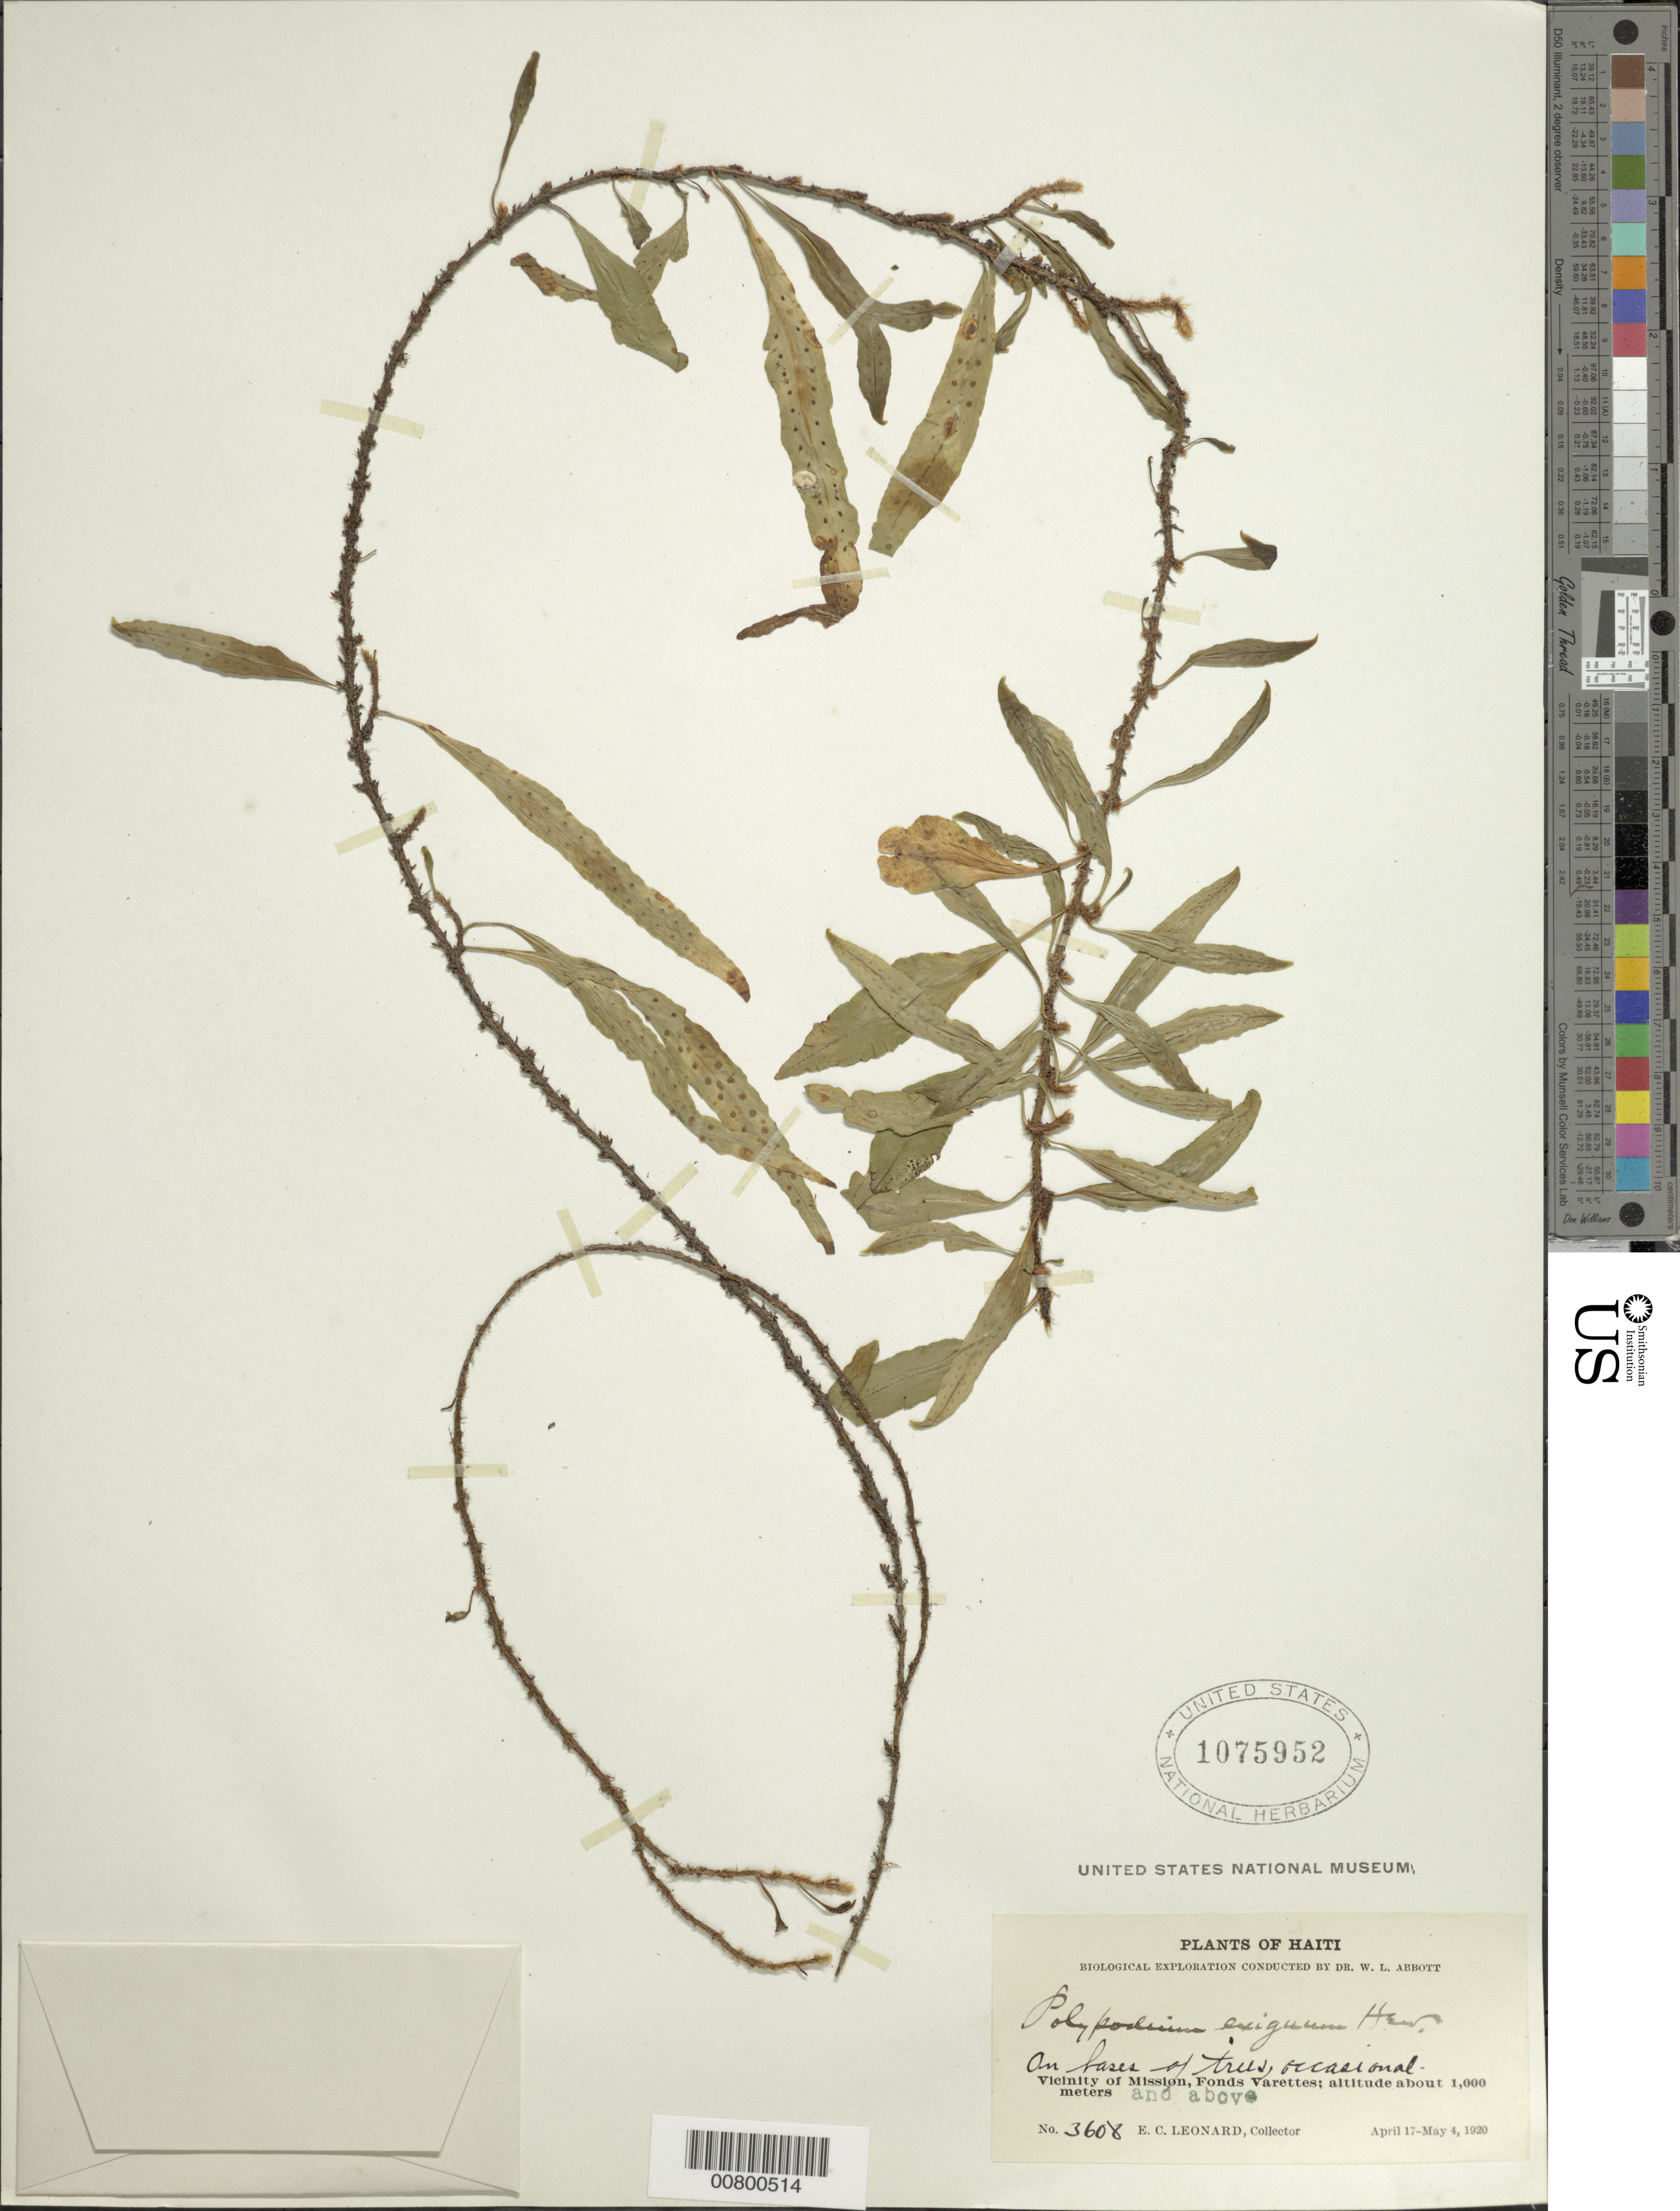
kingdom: Plantae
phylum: Tracheophyta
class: Polypodiopsida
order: Polypodiales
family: Polypodiaceae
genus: Microgramma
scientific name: Microgramma heterophylla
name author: (L.) Wherry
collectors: E. C. Leonard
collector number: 3608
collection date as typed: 17 Apr 1920 04 May 1920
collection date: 1920-04-17/1920-05-04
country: Haiti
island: Hispaniola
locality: Mission vicinity, Fonds Varettes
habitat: Base of trees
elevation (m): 1000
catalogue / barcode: US 1075952